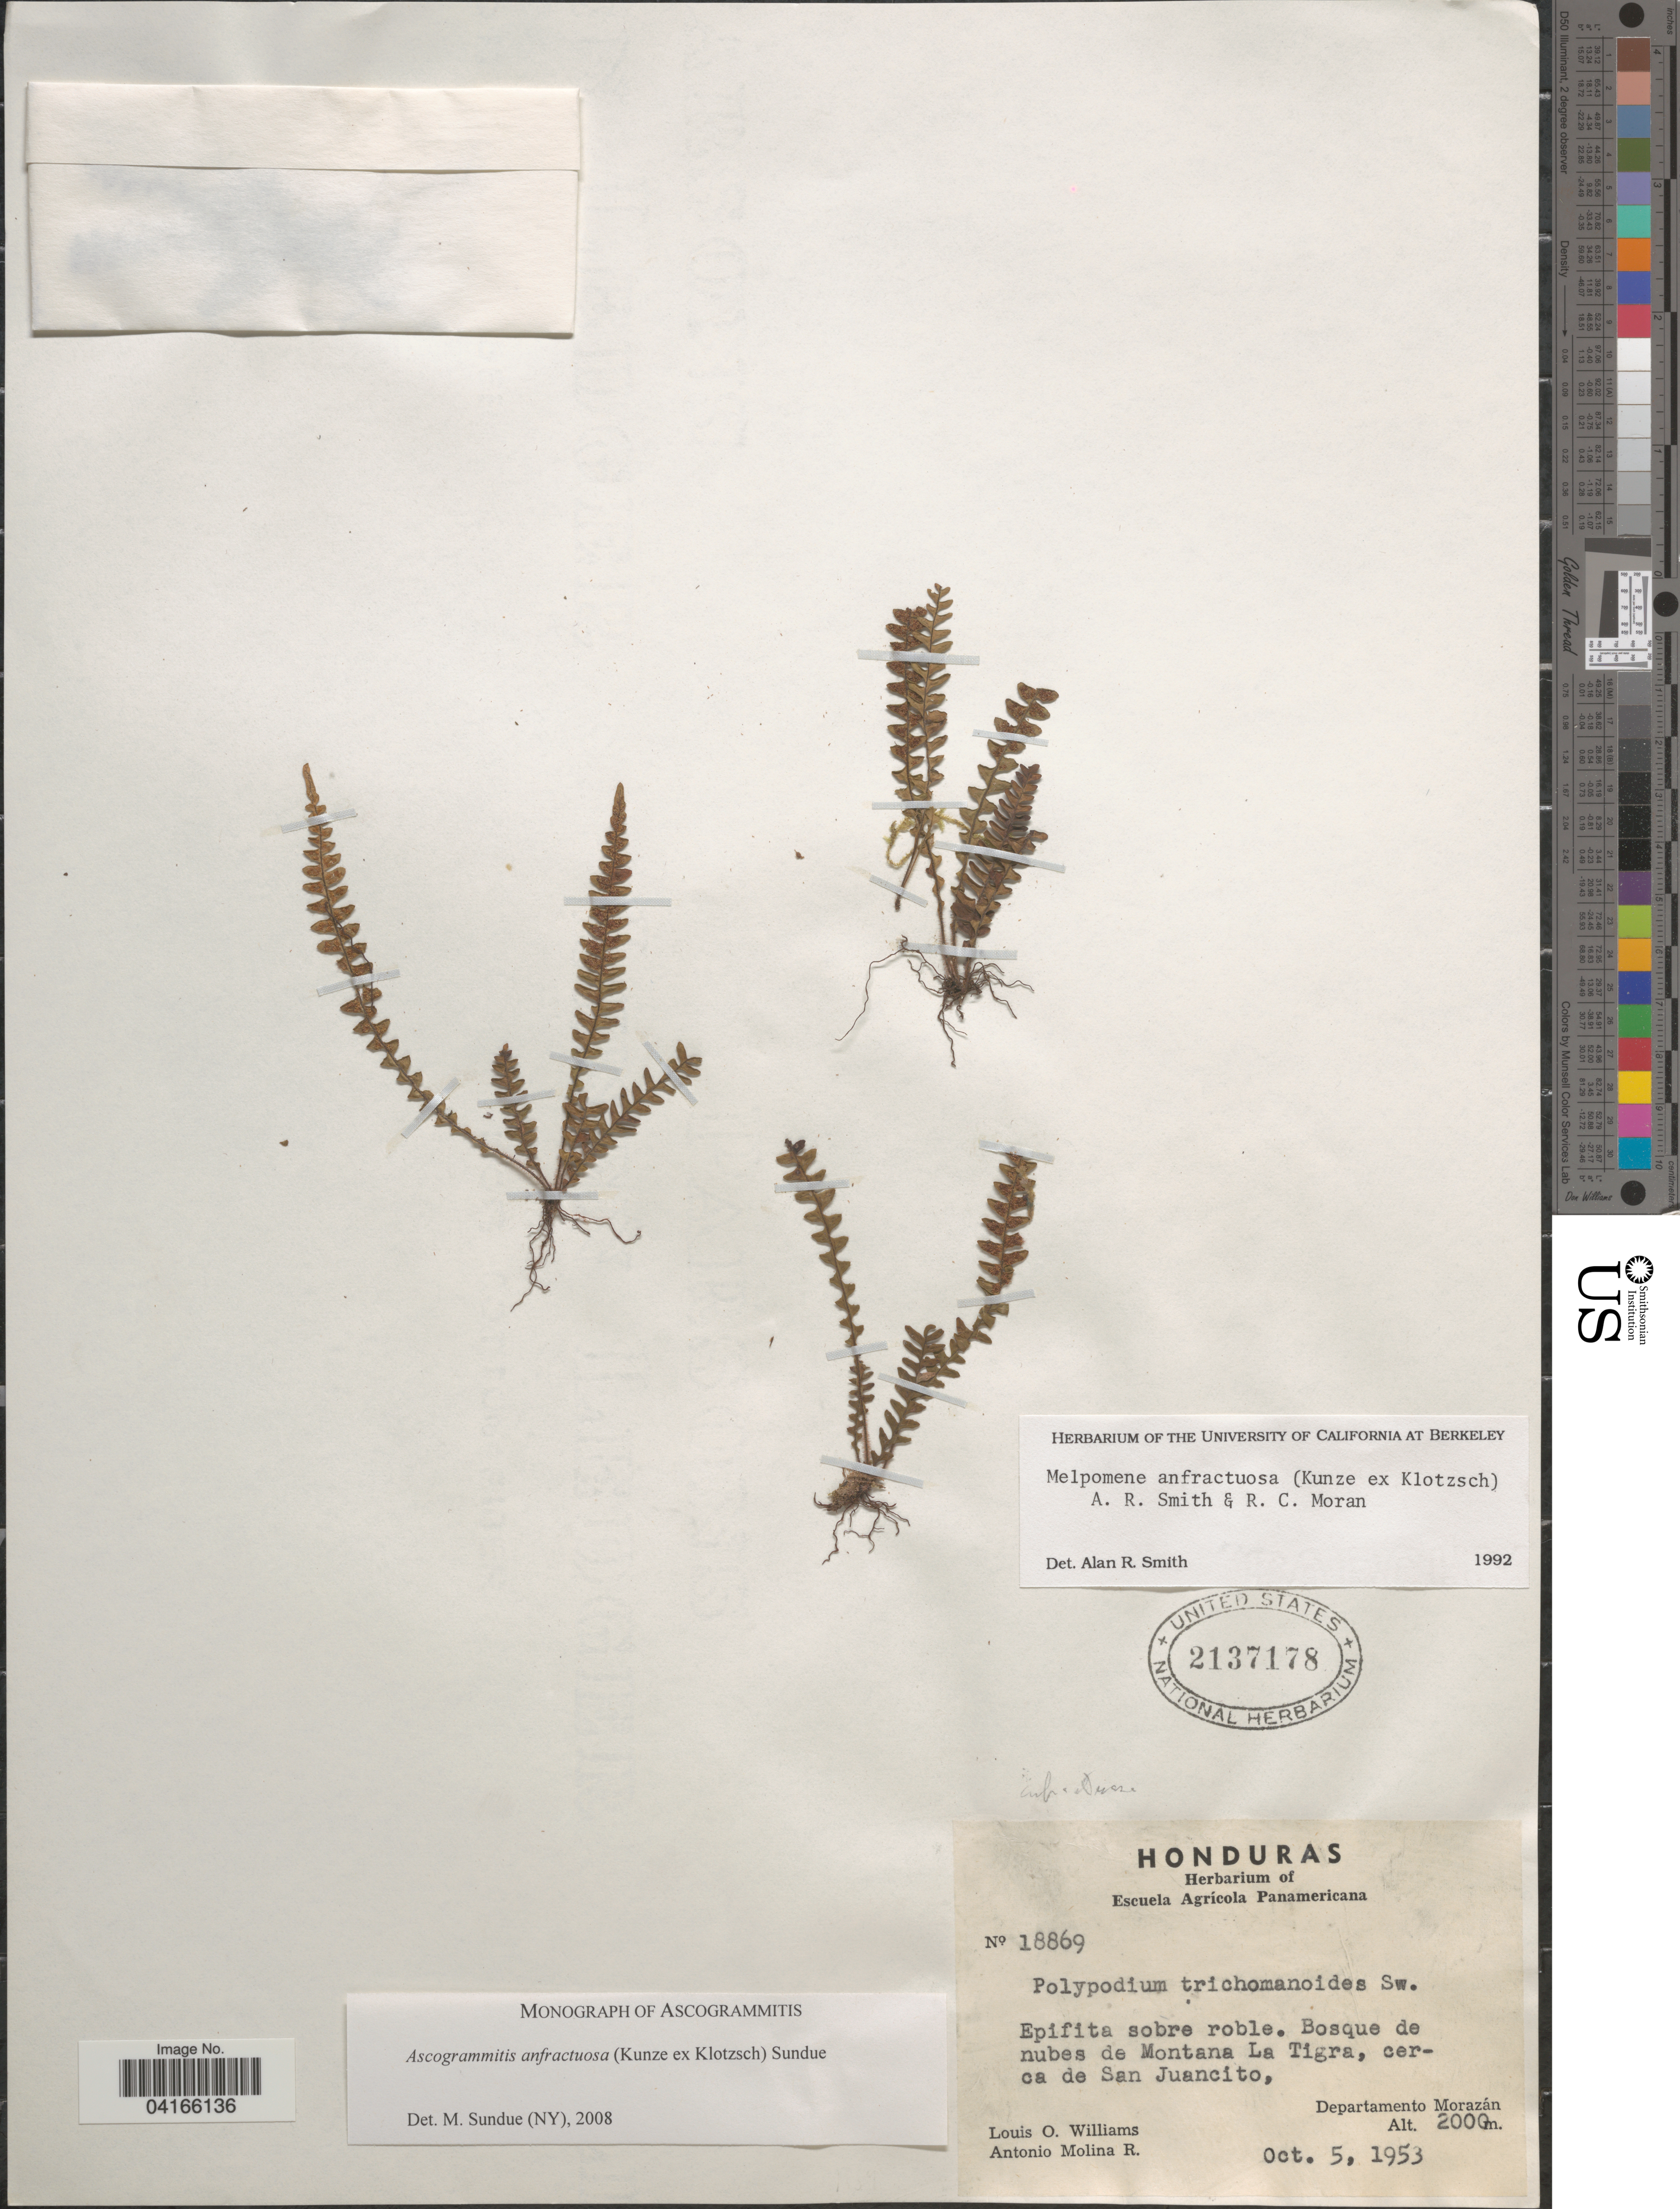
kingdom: Plantae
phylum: Tracheophyta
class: Polypodiopsida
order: Polypodiales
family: Polypodiaceae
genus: Ascogrammitis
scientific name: Ascogrammitis anfractuosa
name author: (Kunze ex Klotzsch) Sundue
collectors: L. O. Williams & A. Molina R.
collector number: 18869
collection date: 1953-10-05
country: Honduras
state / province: Fco. Morazán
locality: Bosque de nubes de Montana La Tigra, cerca de San Juancito, Departamento Morazán.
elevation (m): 2000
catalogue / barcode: US 2137178